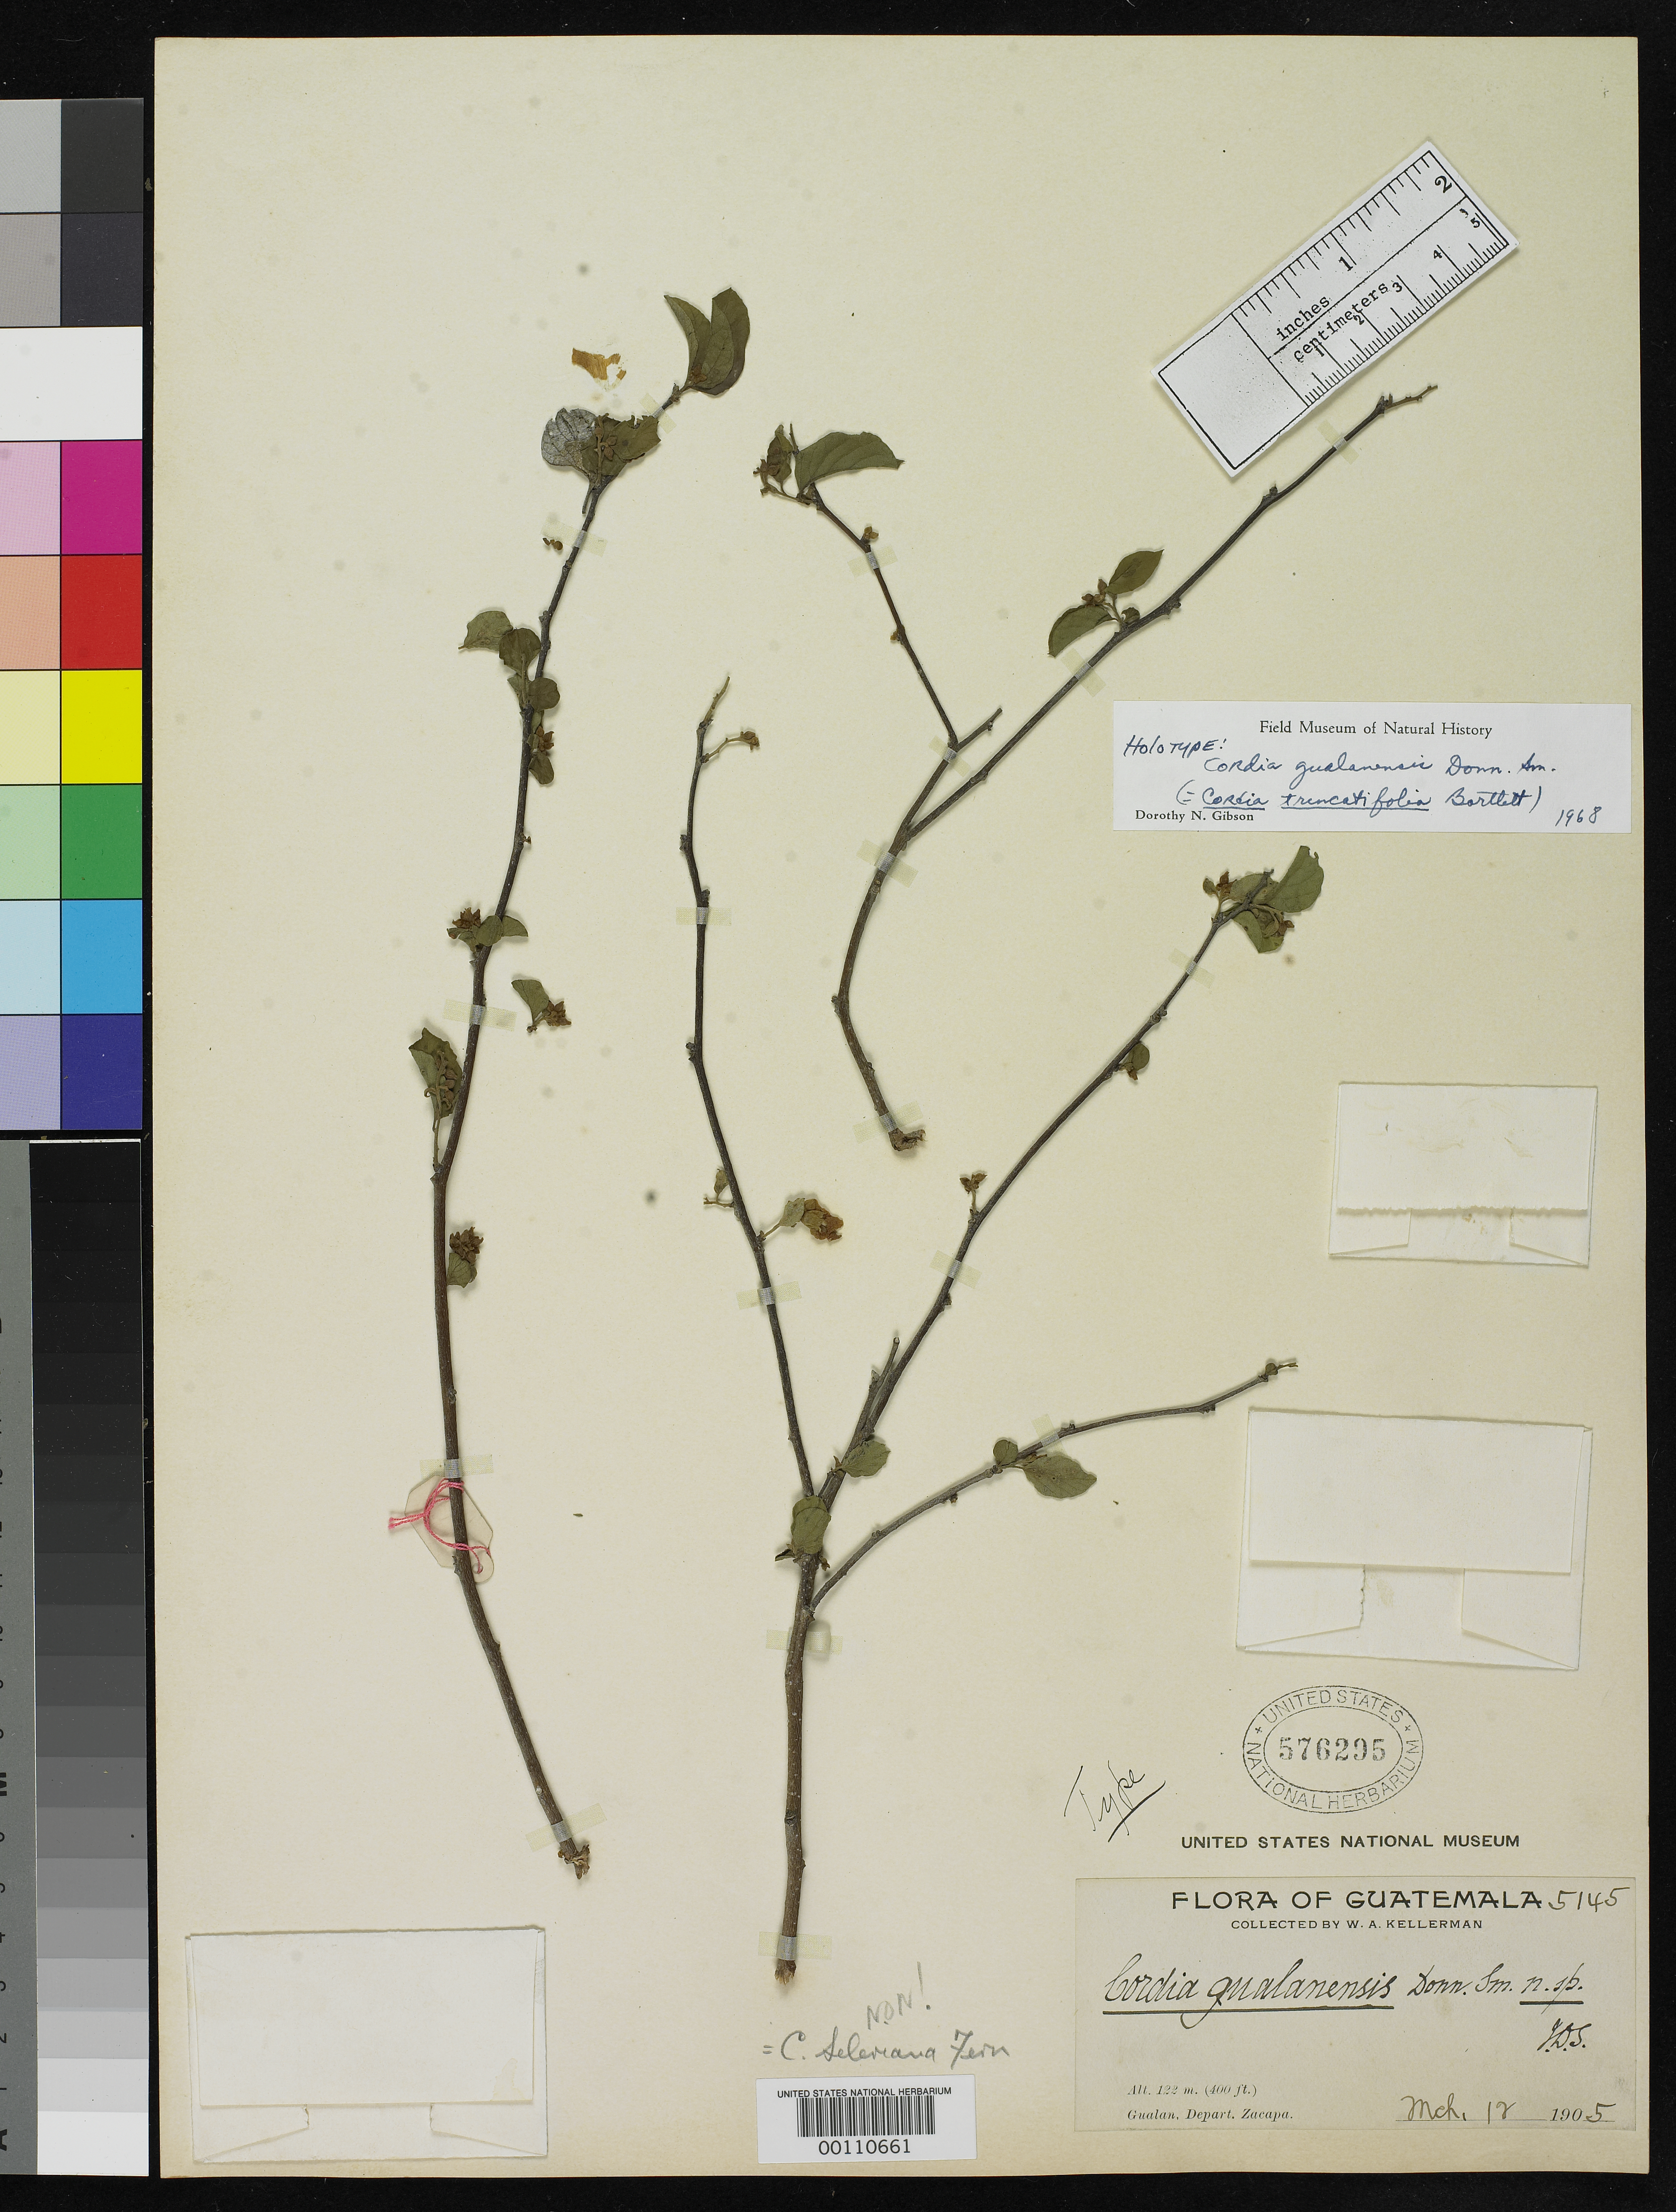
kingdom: Plantae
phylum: Tracheophyta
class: Magnoliopsida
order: Boraginales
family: Cordiaceae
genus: Cordia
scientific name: Cordia gualanensis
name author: Donn. Sm.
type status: Holotype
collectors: W. A. Kellerman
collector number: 5145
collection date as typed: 12 Mar 1905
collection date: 1905-03-12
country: Guatemala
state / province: Zacapa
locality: Gualan.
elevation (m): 122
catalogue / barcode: US 576295